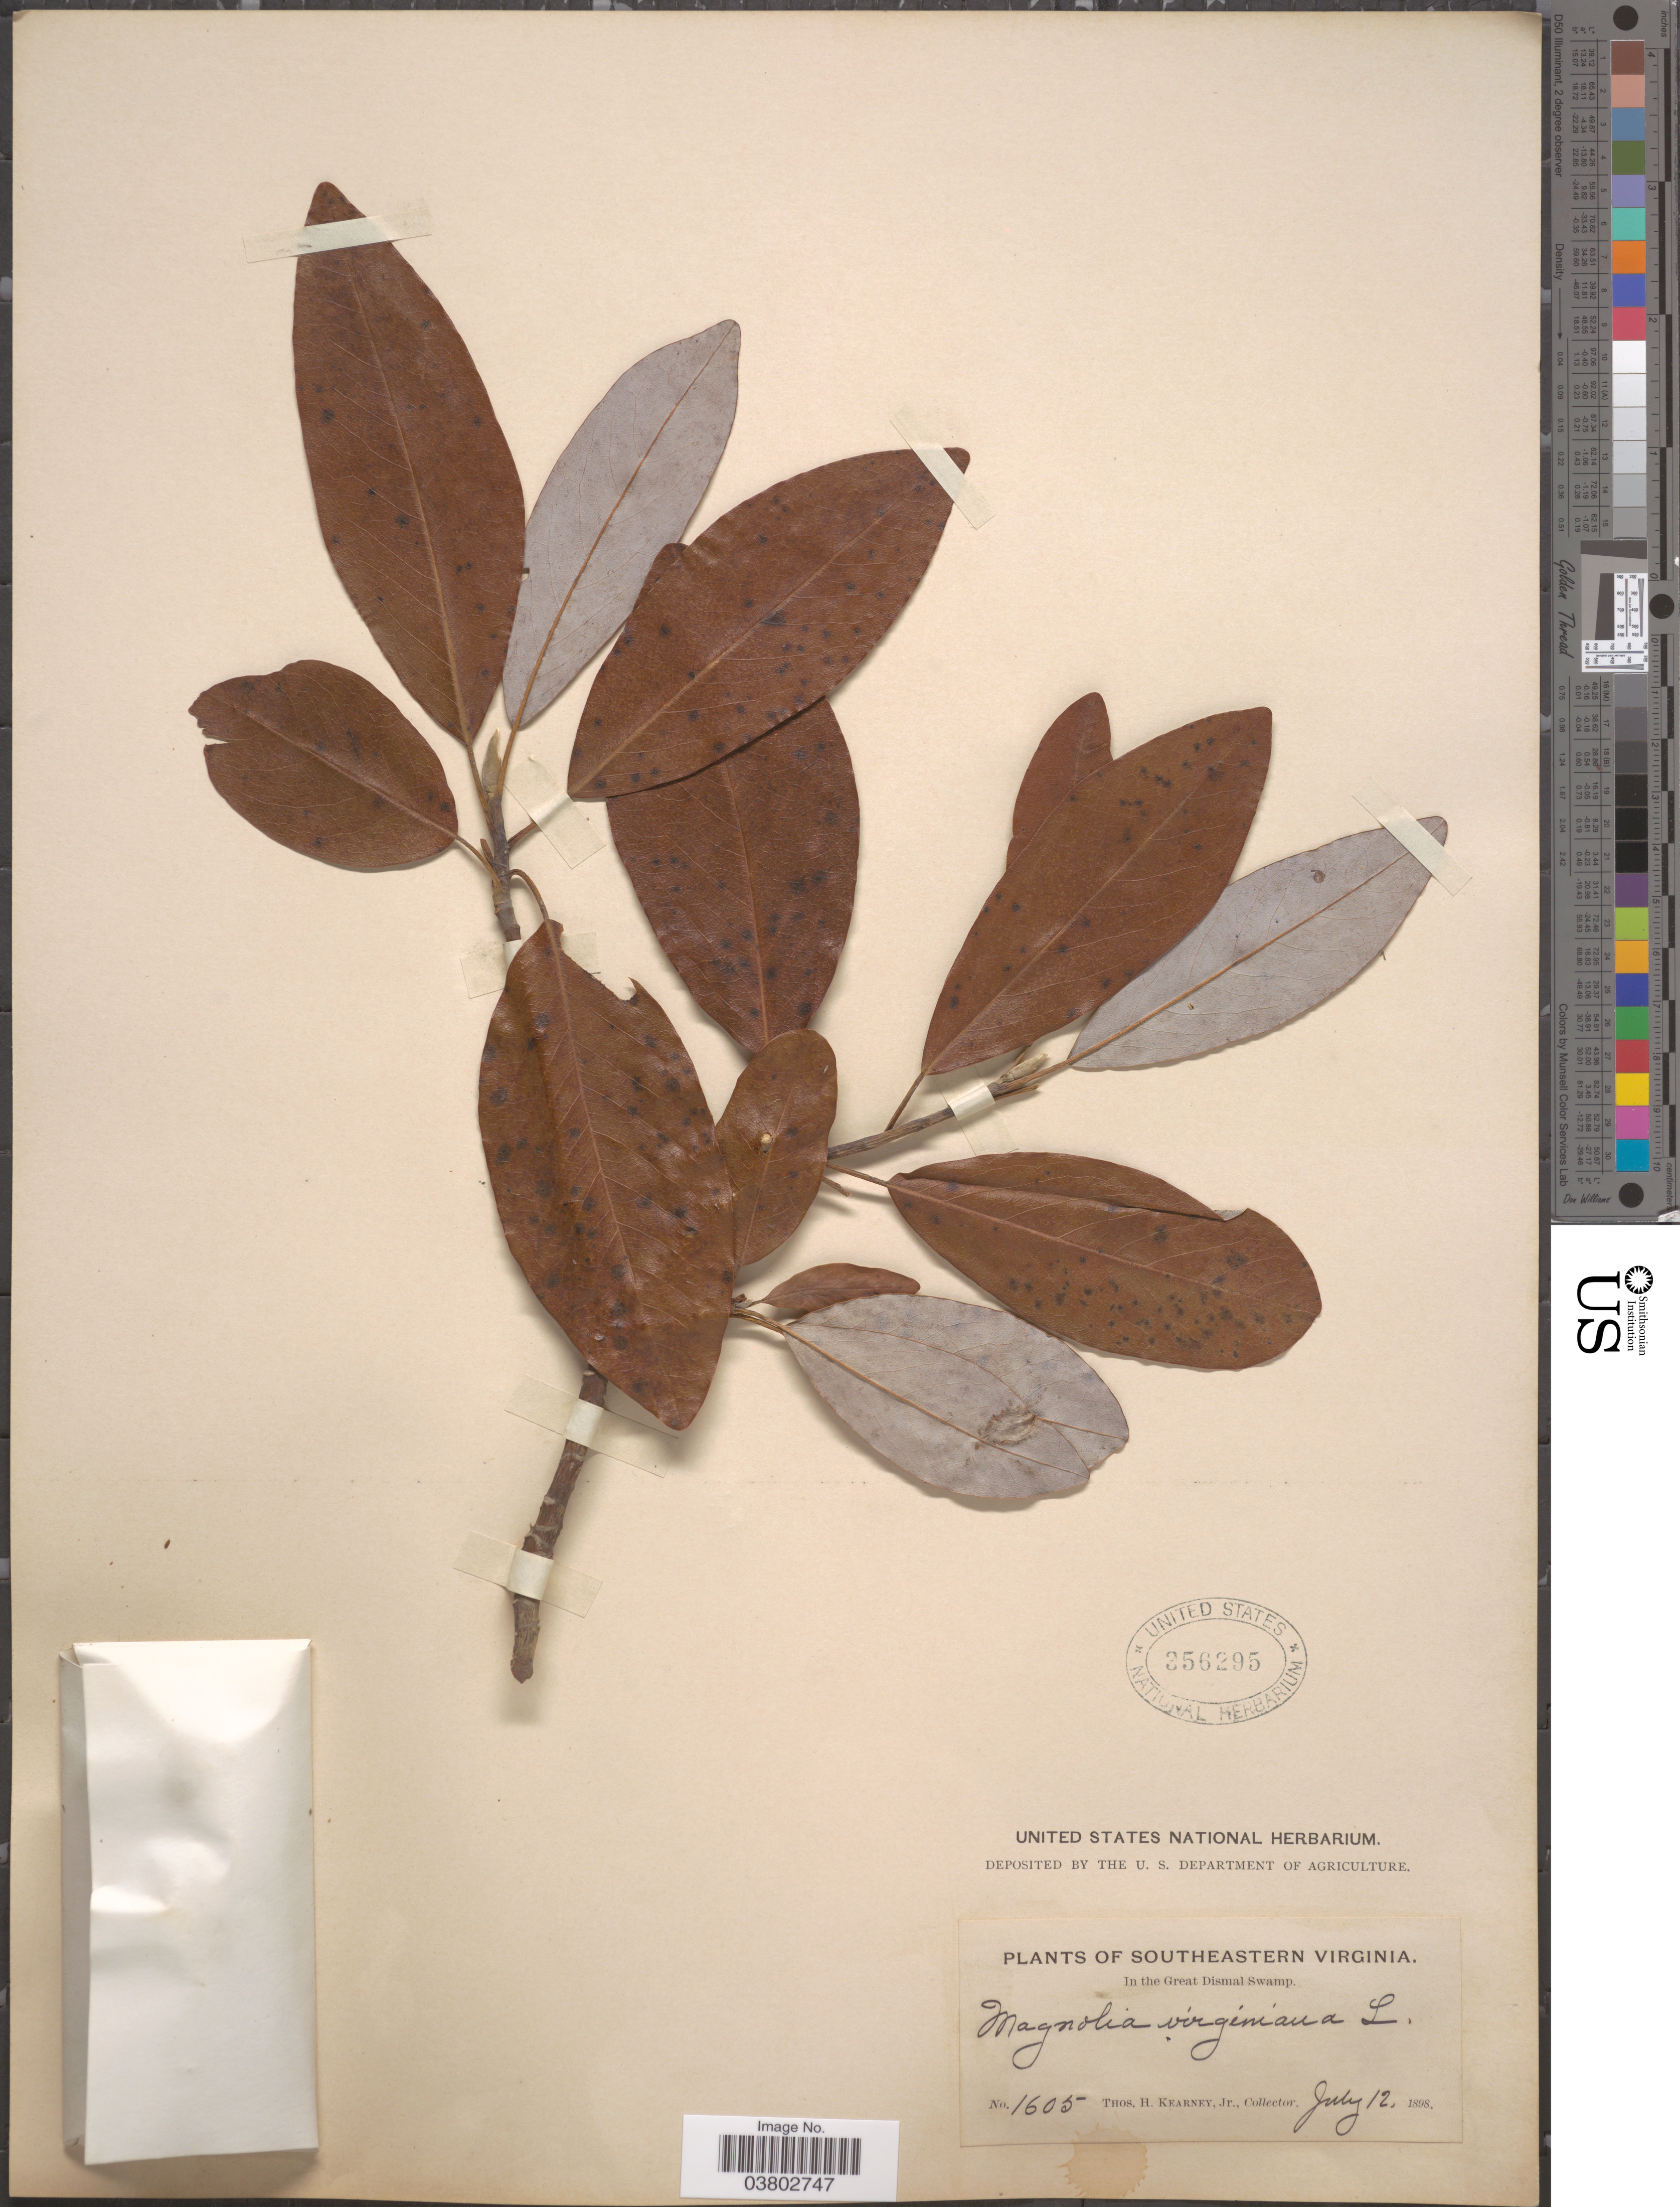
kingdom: Plantae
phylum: Tracheophyta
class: Magnoliopsida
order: Magnoliales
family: Magnoliaceae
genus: Magnolia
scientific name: Magnolia virginiana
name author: L.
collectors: T. H. Kearney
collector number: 1605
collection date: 1898-07-12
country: United States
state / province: Virginia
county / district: City of Chesapeake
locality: Southeastern Virginia. In the Great Dismal Swamp.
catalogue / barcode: US 356295